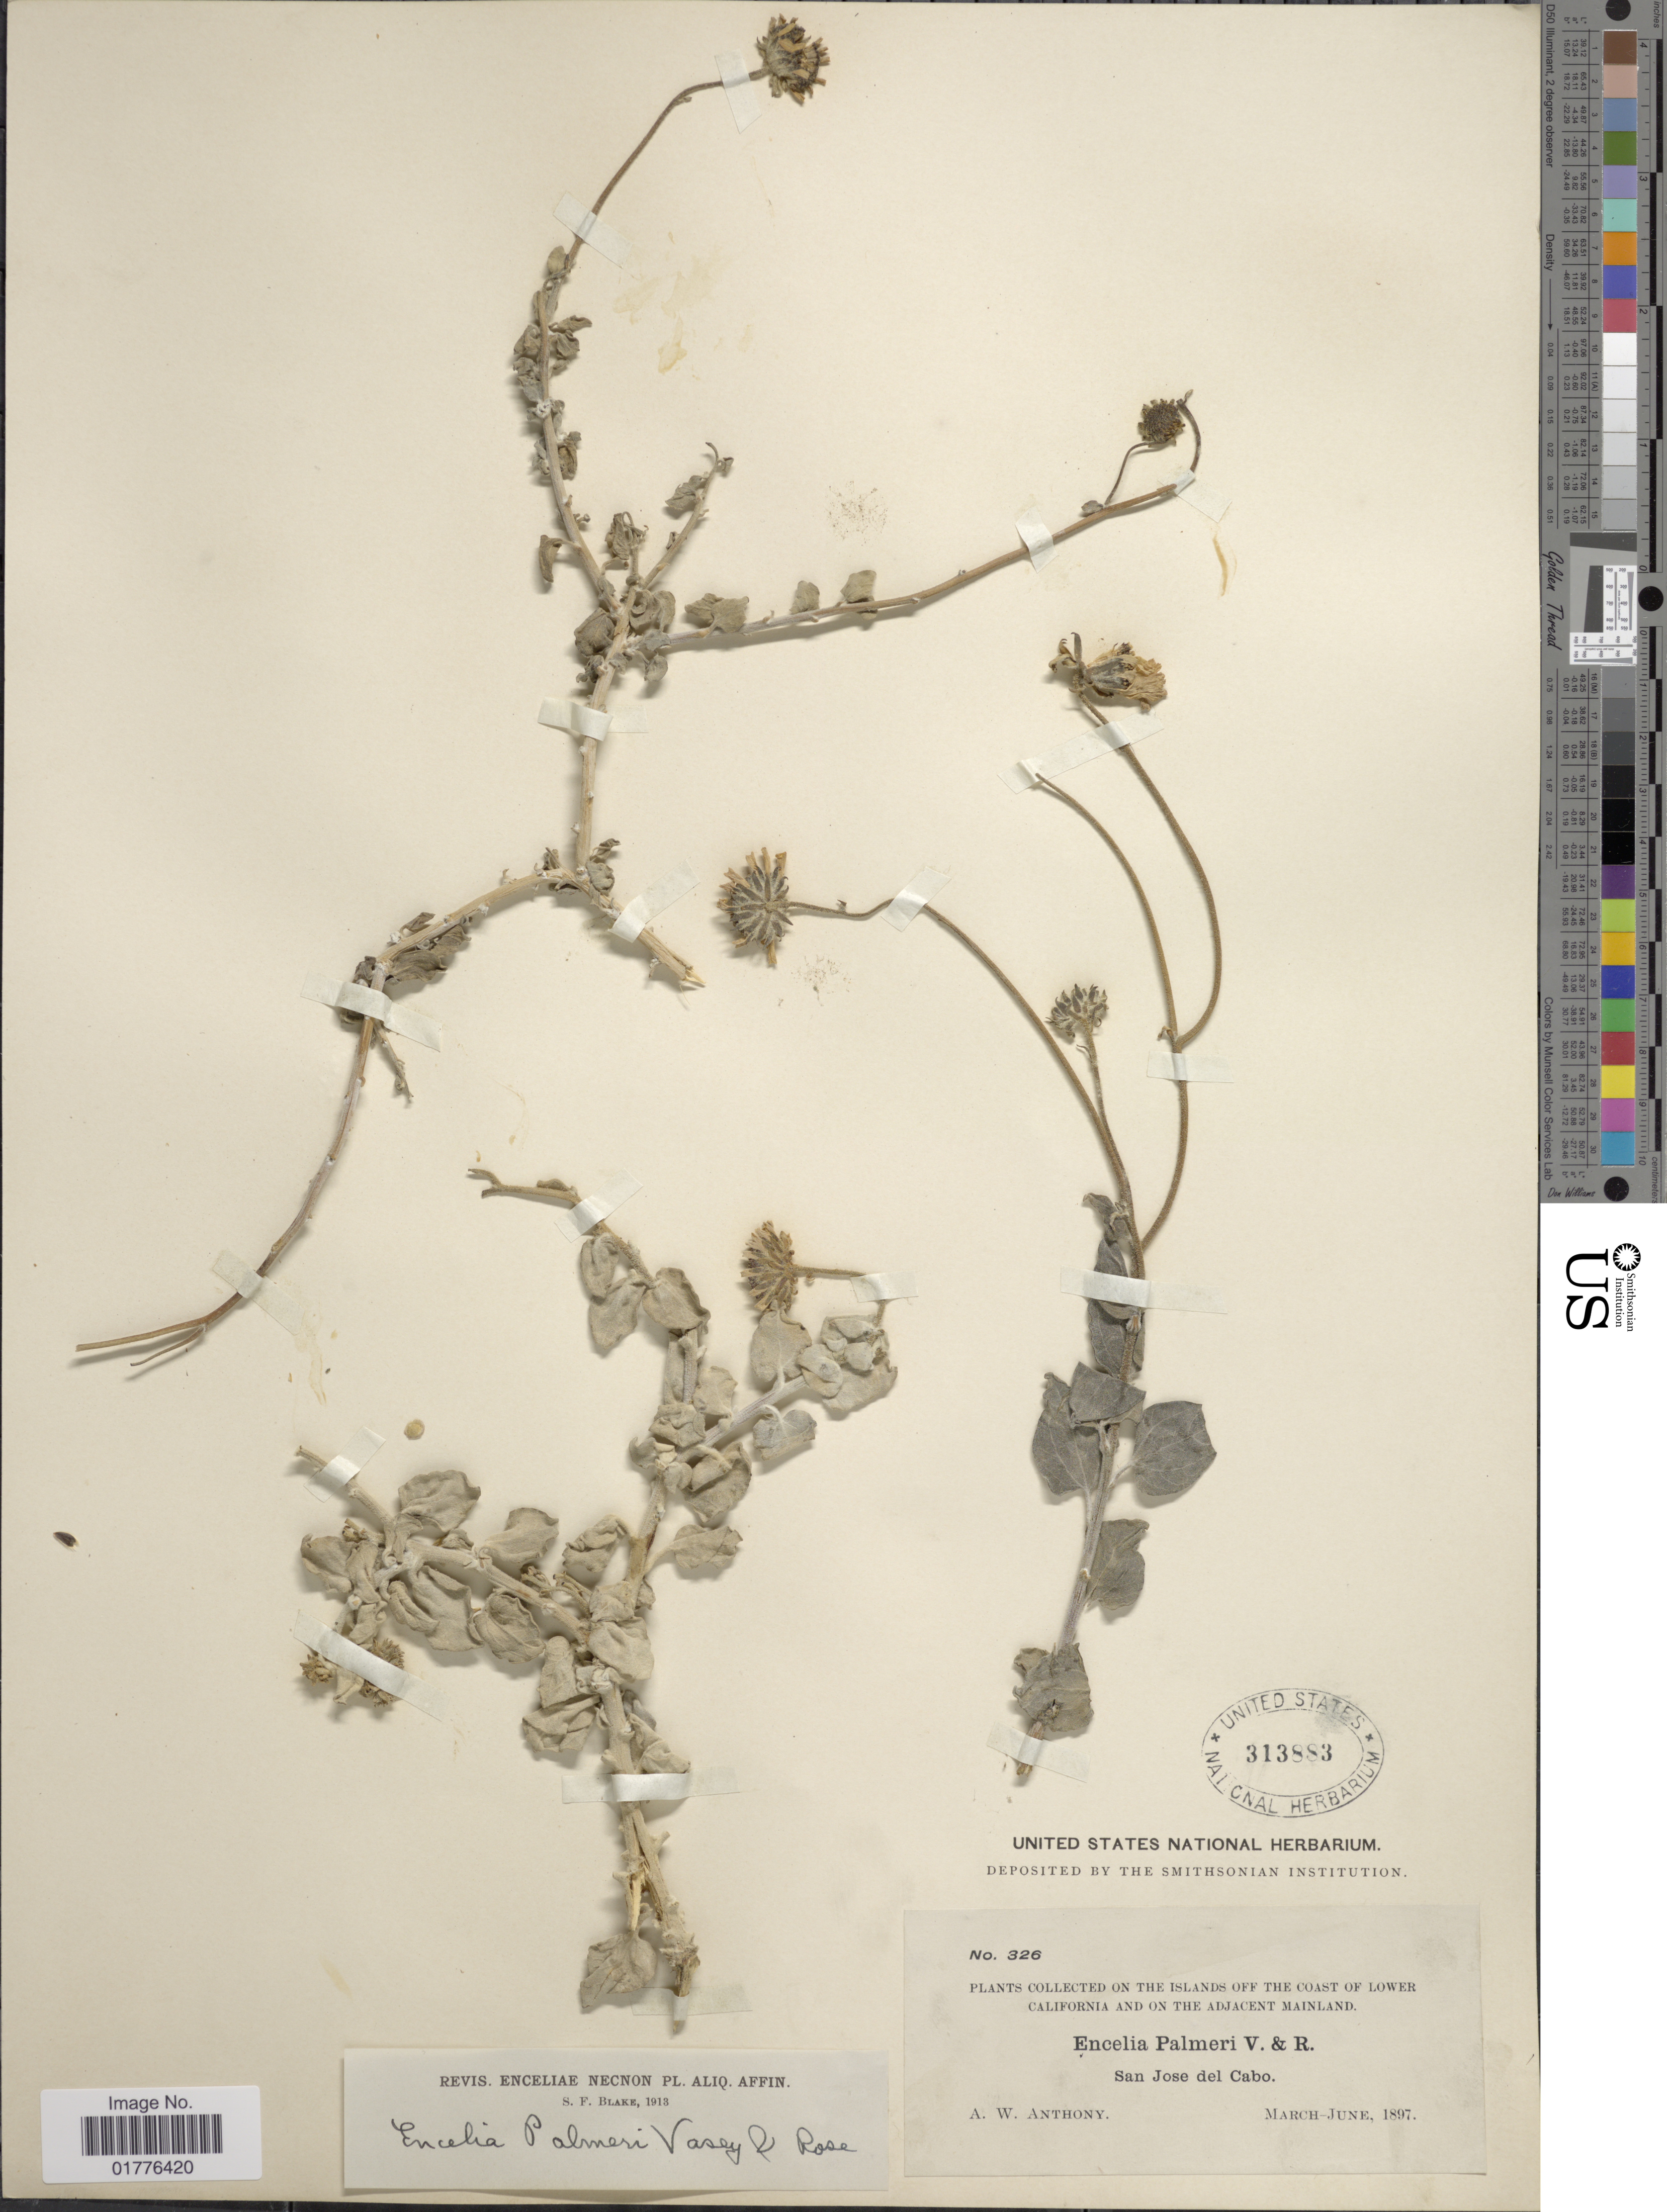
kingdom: Plantae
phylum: Tracheophyta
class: Magnoliopsida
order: Asterales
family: Asteraceae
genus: Encelia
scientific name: Encelia palmeri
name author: Vasey & Rose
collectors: A. W. Anthony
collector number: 326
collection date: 1897-03/1897-06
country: Mexico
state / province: Baja California Sur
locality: On the Islands off the coast of Lower California and on the Adjacent mainland, San Jose del Cabo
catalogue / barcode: US 313883